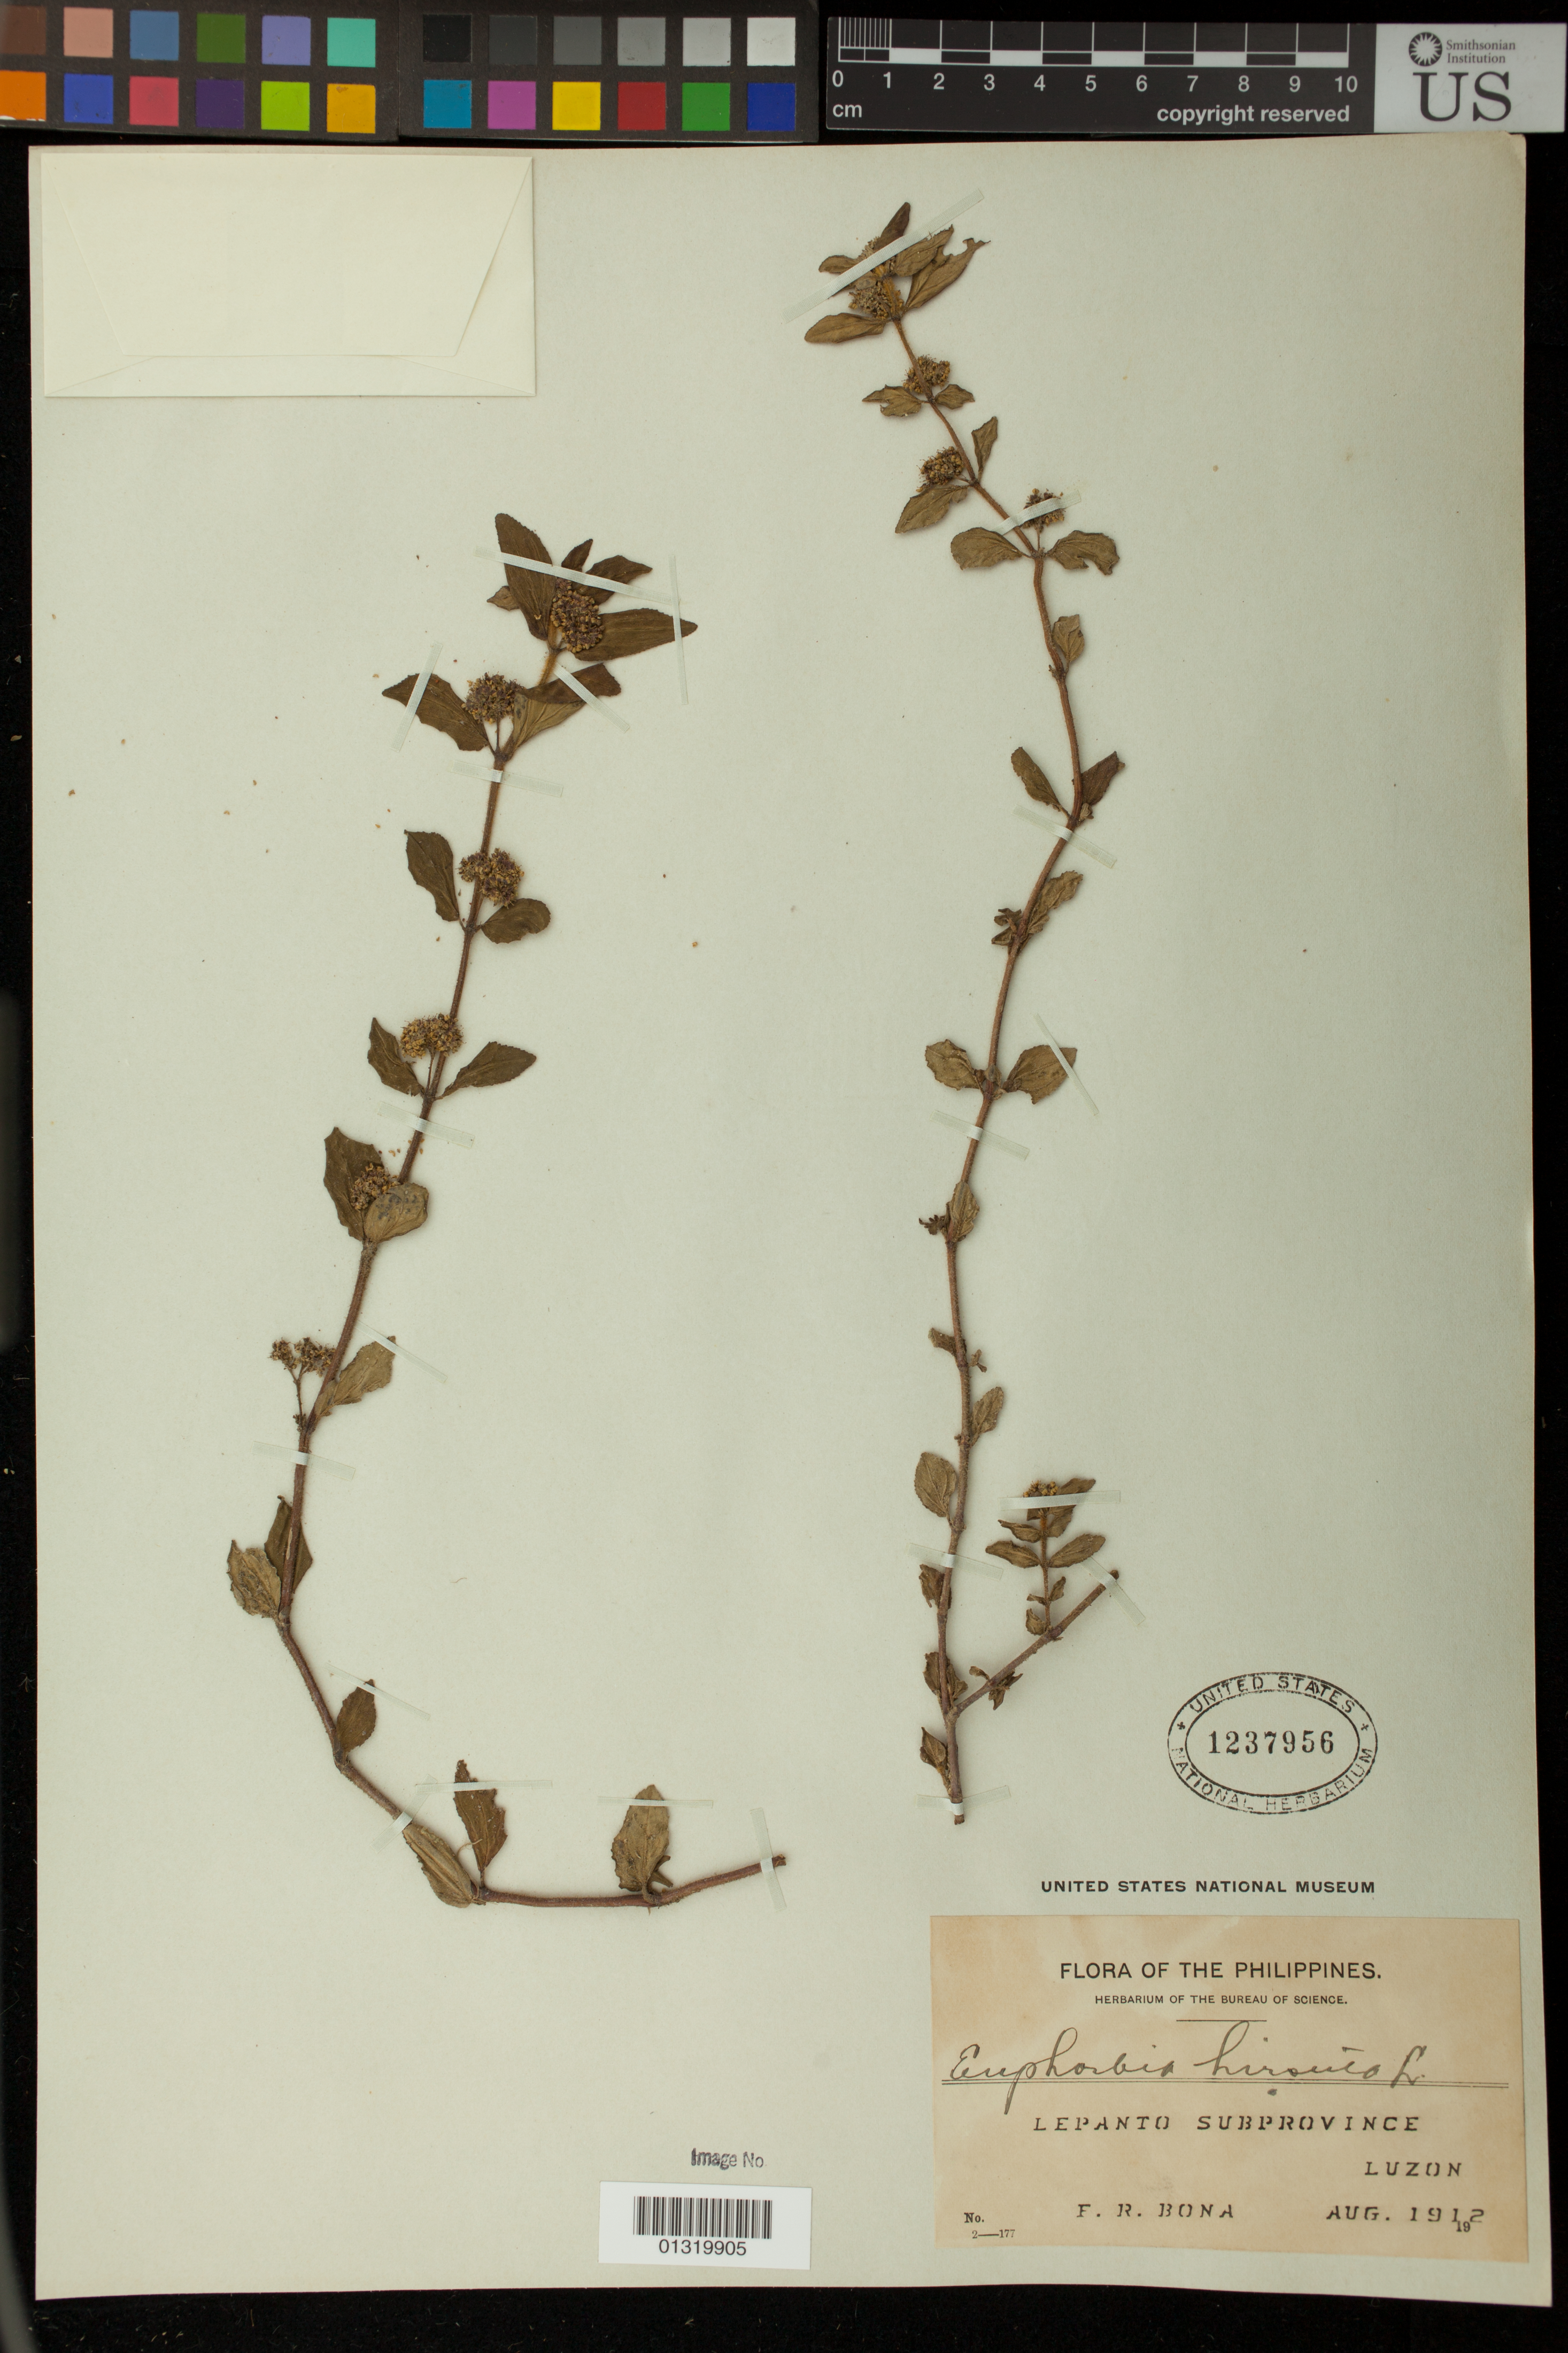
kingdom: Plantae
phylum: Tracheophyta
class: Magnoliopsida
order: Malpighiales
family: Euphorbiaceae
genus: Euphorbia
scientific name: Euphorbia hirta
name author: L.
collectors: F. Bona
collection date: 1912-08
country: Philippines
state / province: Cordillera (Administrative Region)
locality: Lepanto Subprovince; Luzon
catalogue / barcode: US 1237956